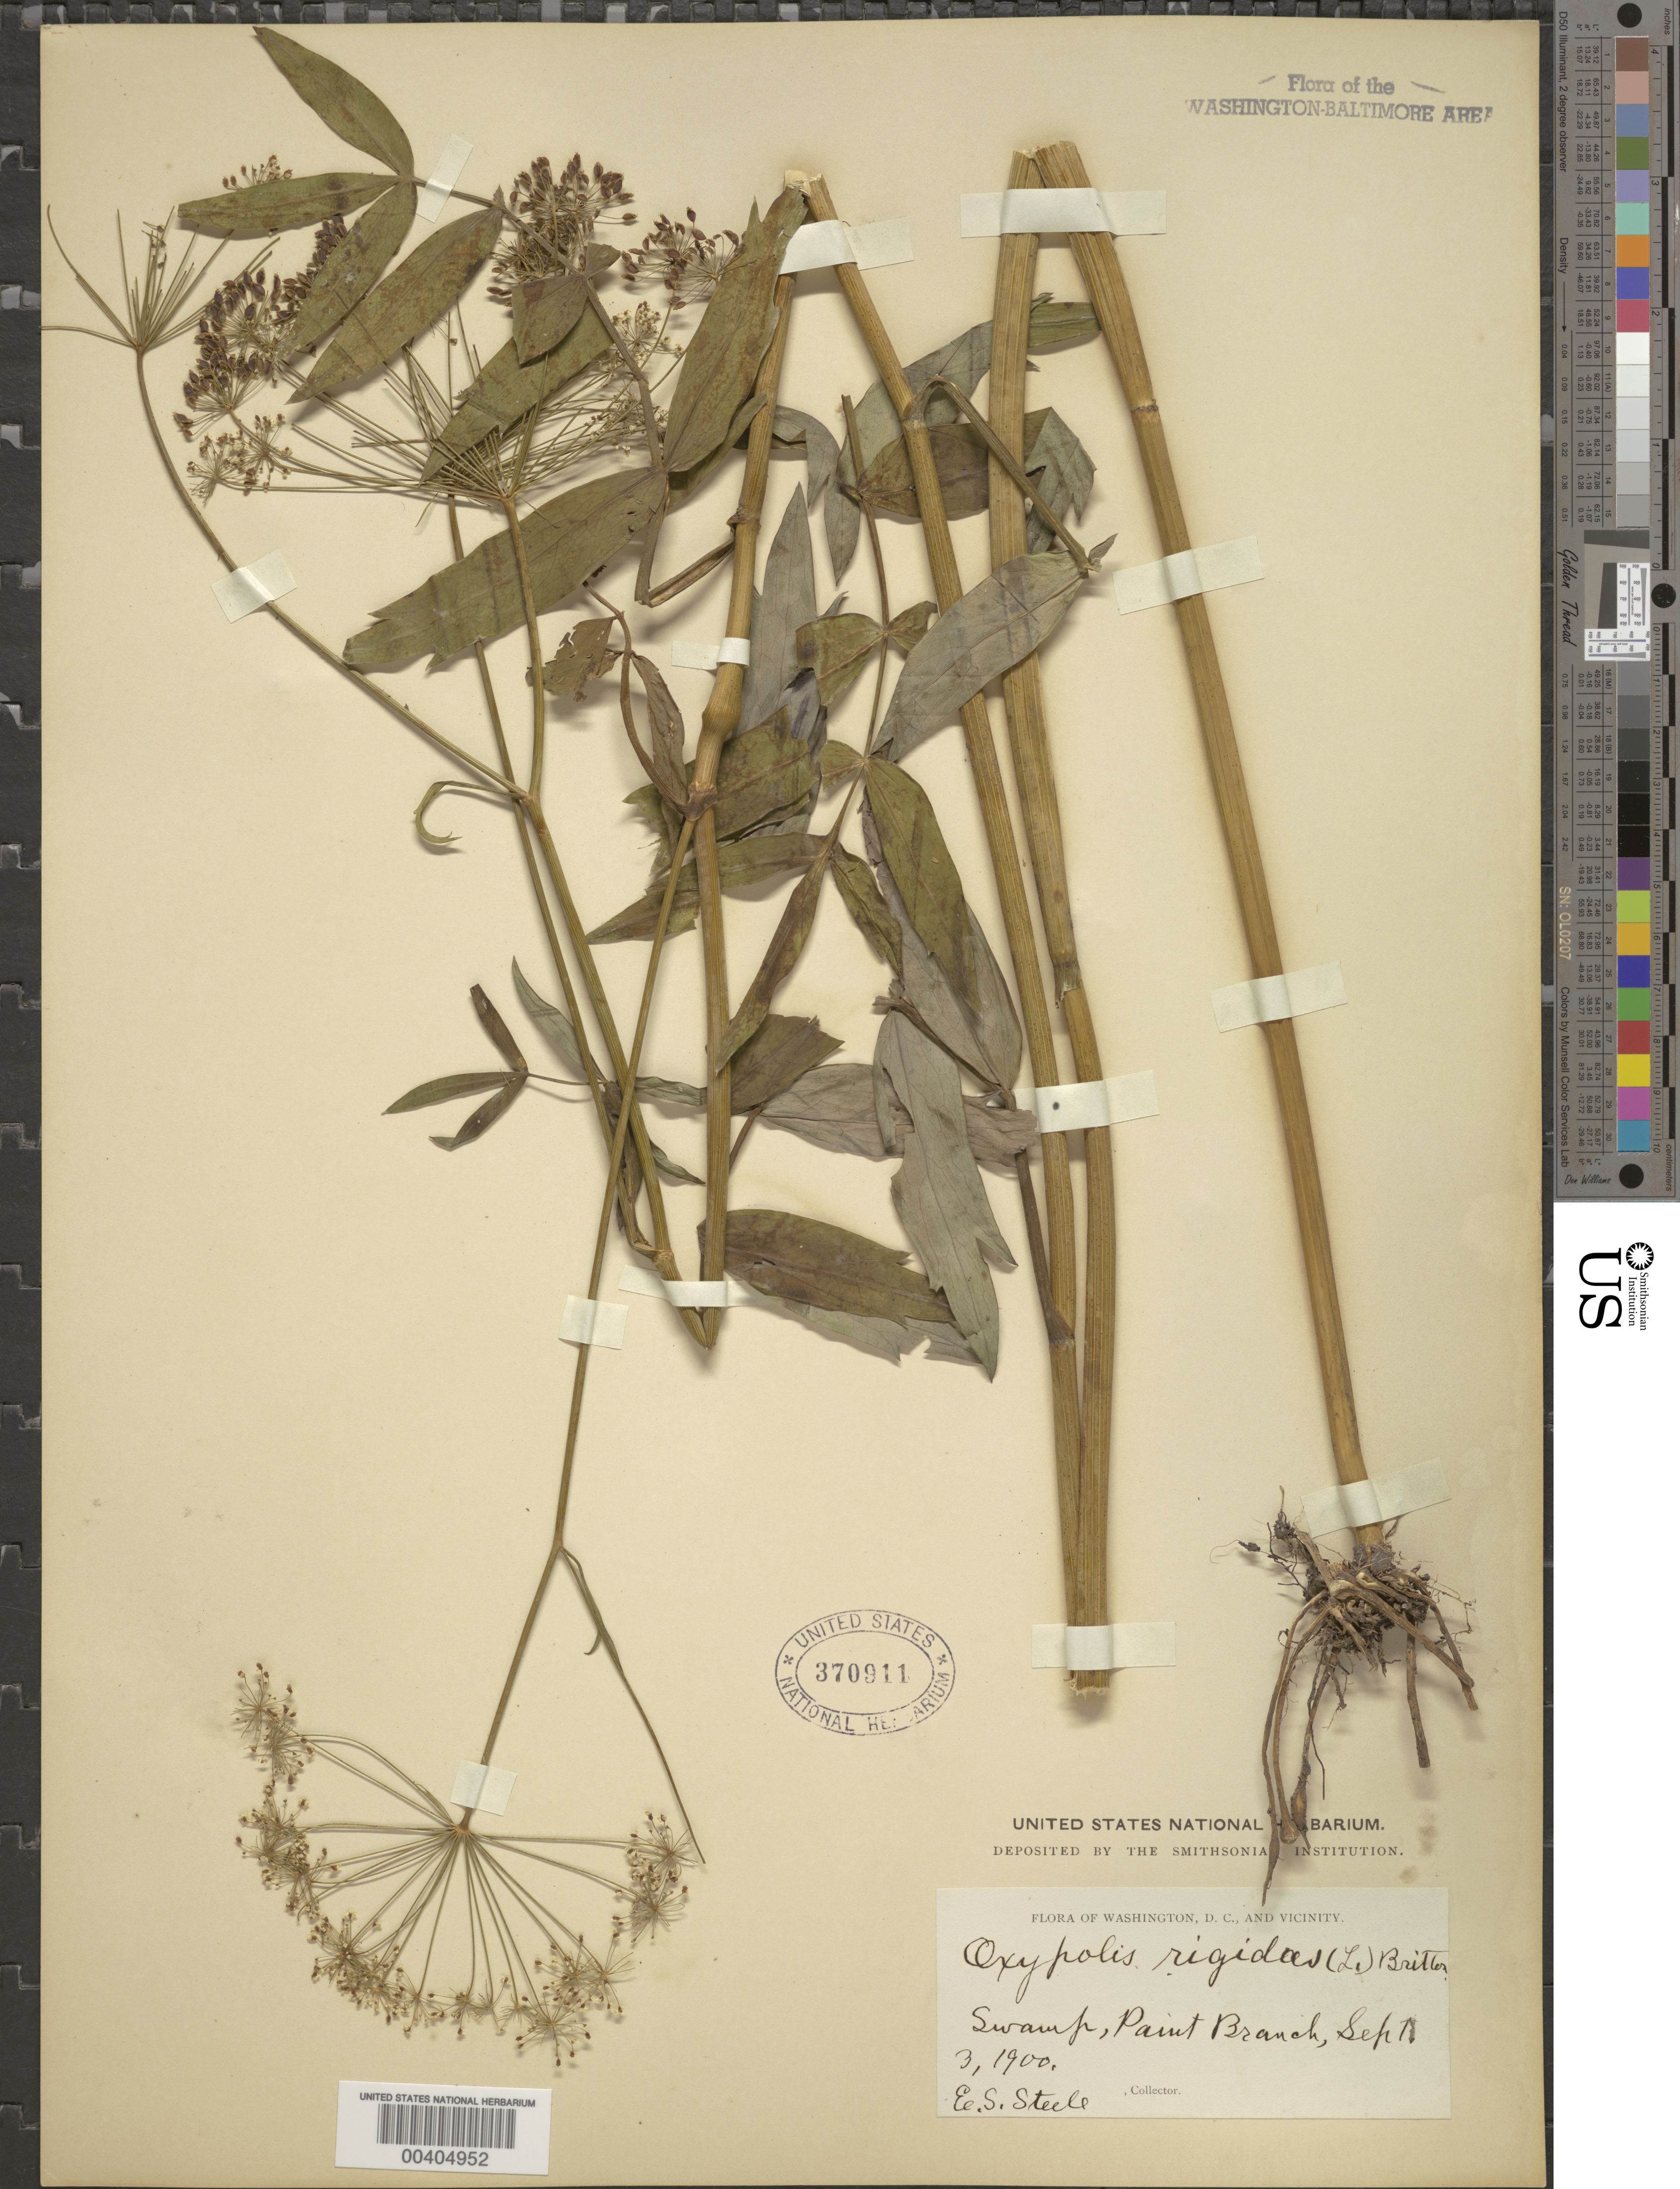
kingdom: Plantae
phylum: Tracheophyta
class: Magnoliopsida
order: Apiales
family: Apiaceae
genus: Oxypolis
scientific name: Oxypolis rigidior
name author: (L.) Raf.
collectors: E. Steele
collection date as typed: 03 Sep 1900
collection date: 1900-09-03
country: United States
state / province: Maryland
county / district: Prince George's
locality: Paint Branch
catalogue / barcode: US 370911